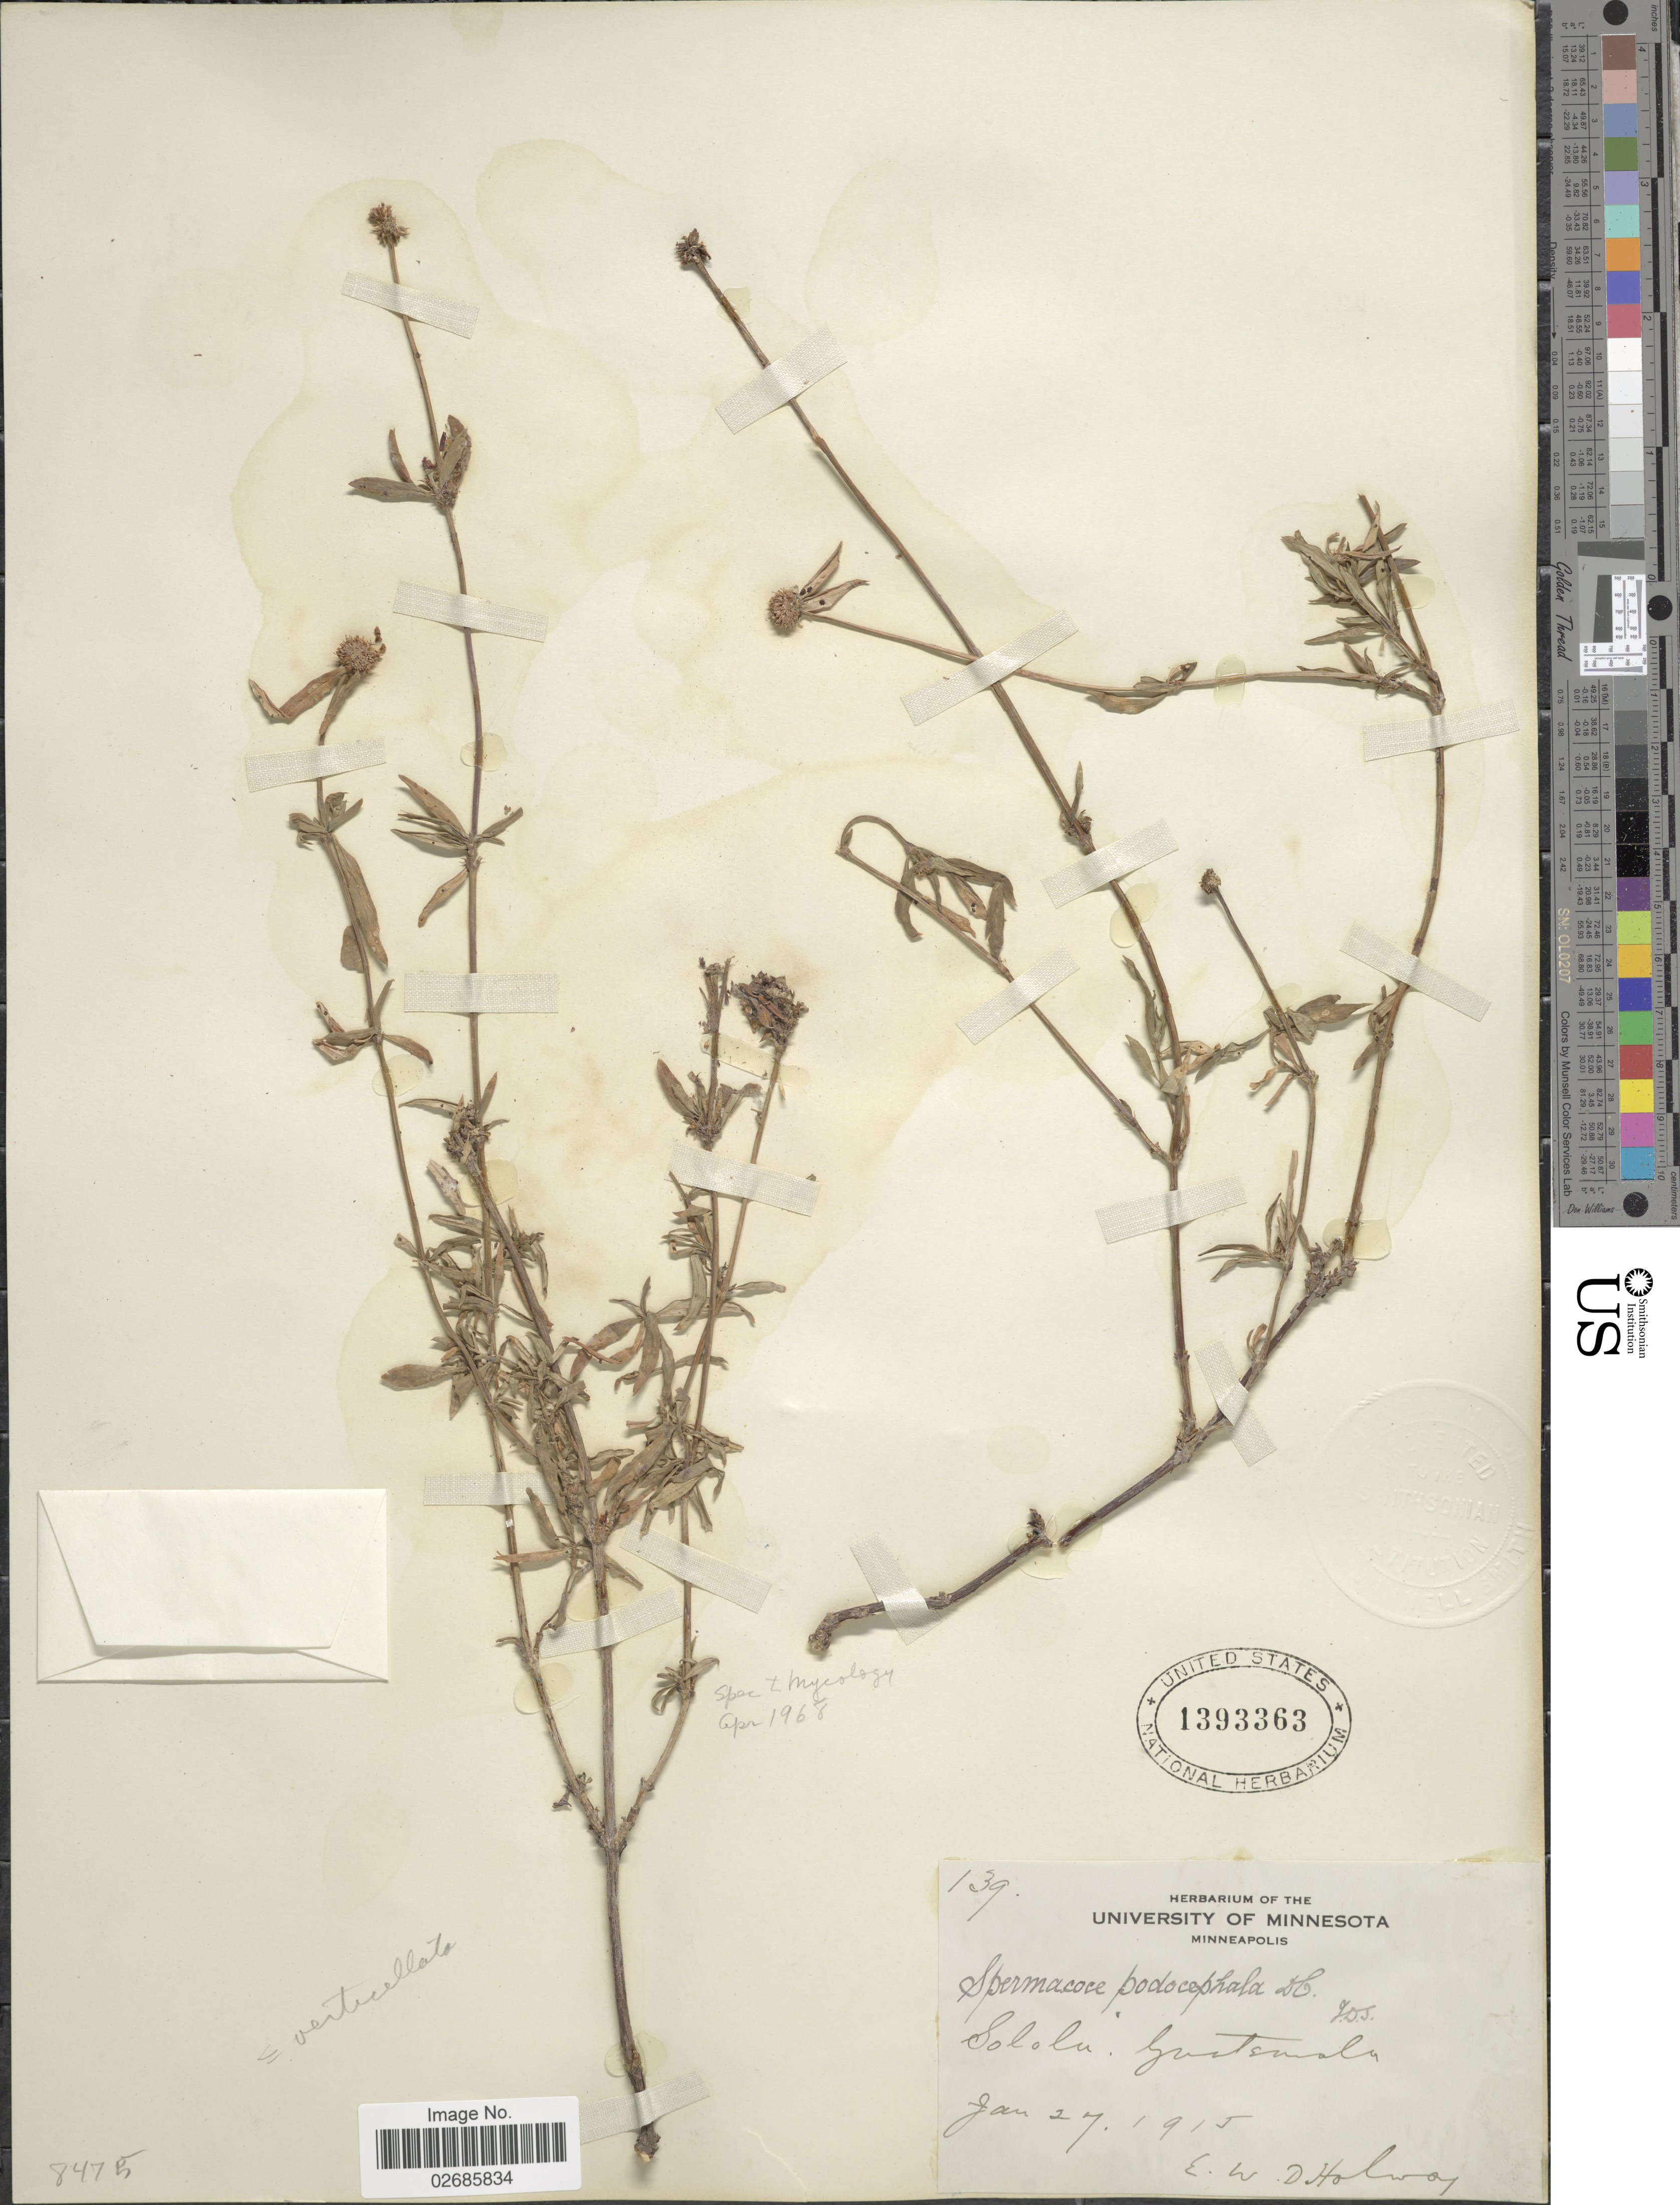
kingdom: Plantae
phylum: Tracheophyta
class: Magnoliopsida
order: Gentianales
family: Rubiaceae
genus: Borreria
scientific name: Borreria verticillata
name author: (L.) G. Mey.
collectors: E. W. D. Holway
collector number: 139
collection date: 1915-01-27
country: Guatemala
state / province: Sololá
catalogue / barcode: US 1393363